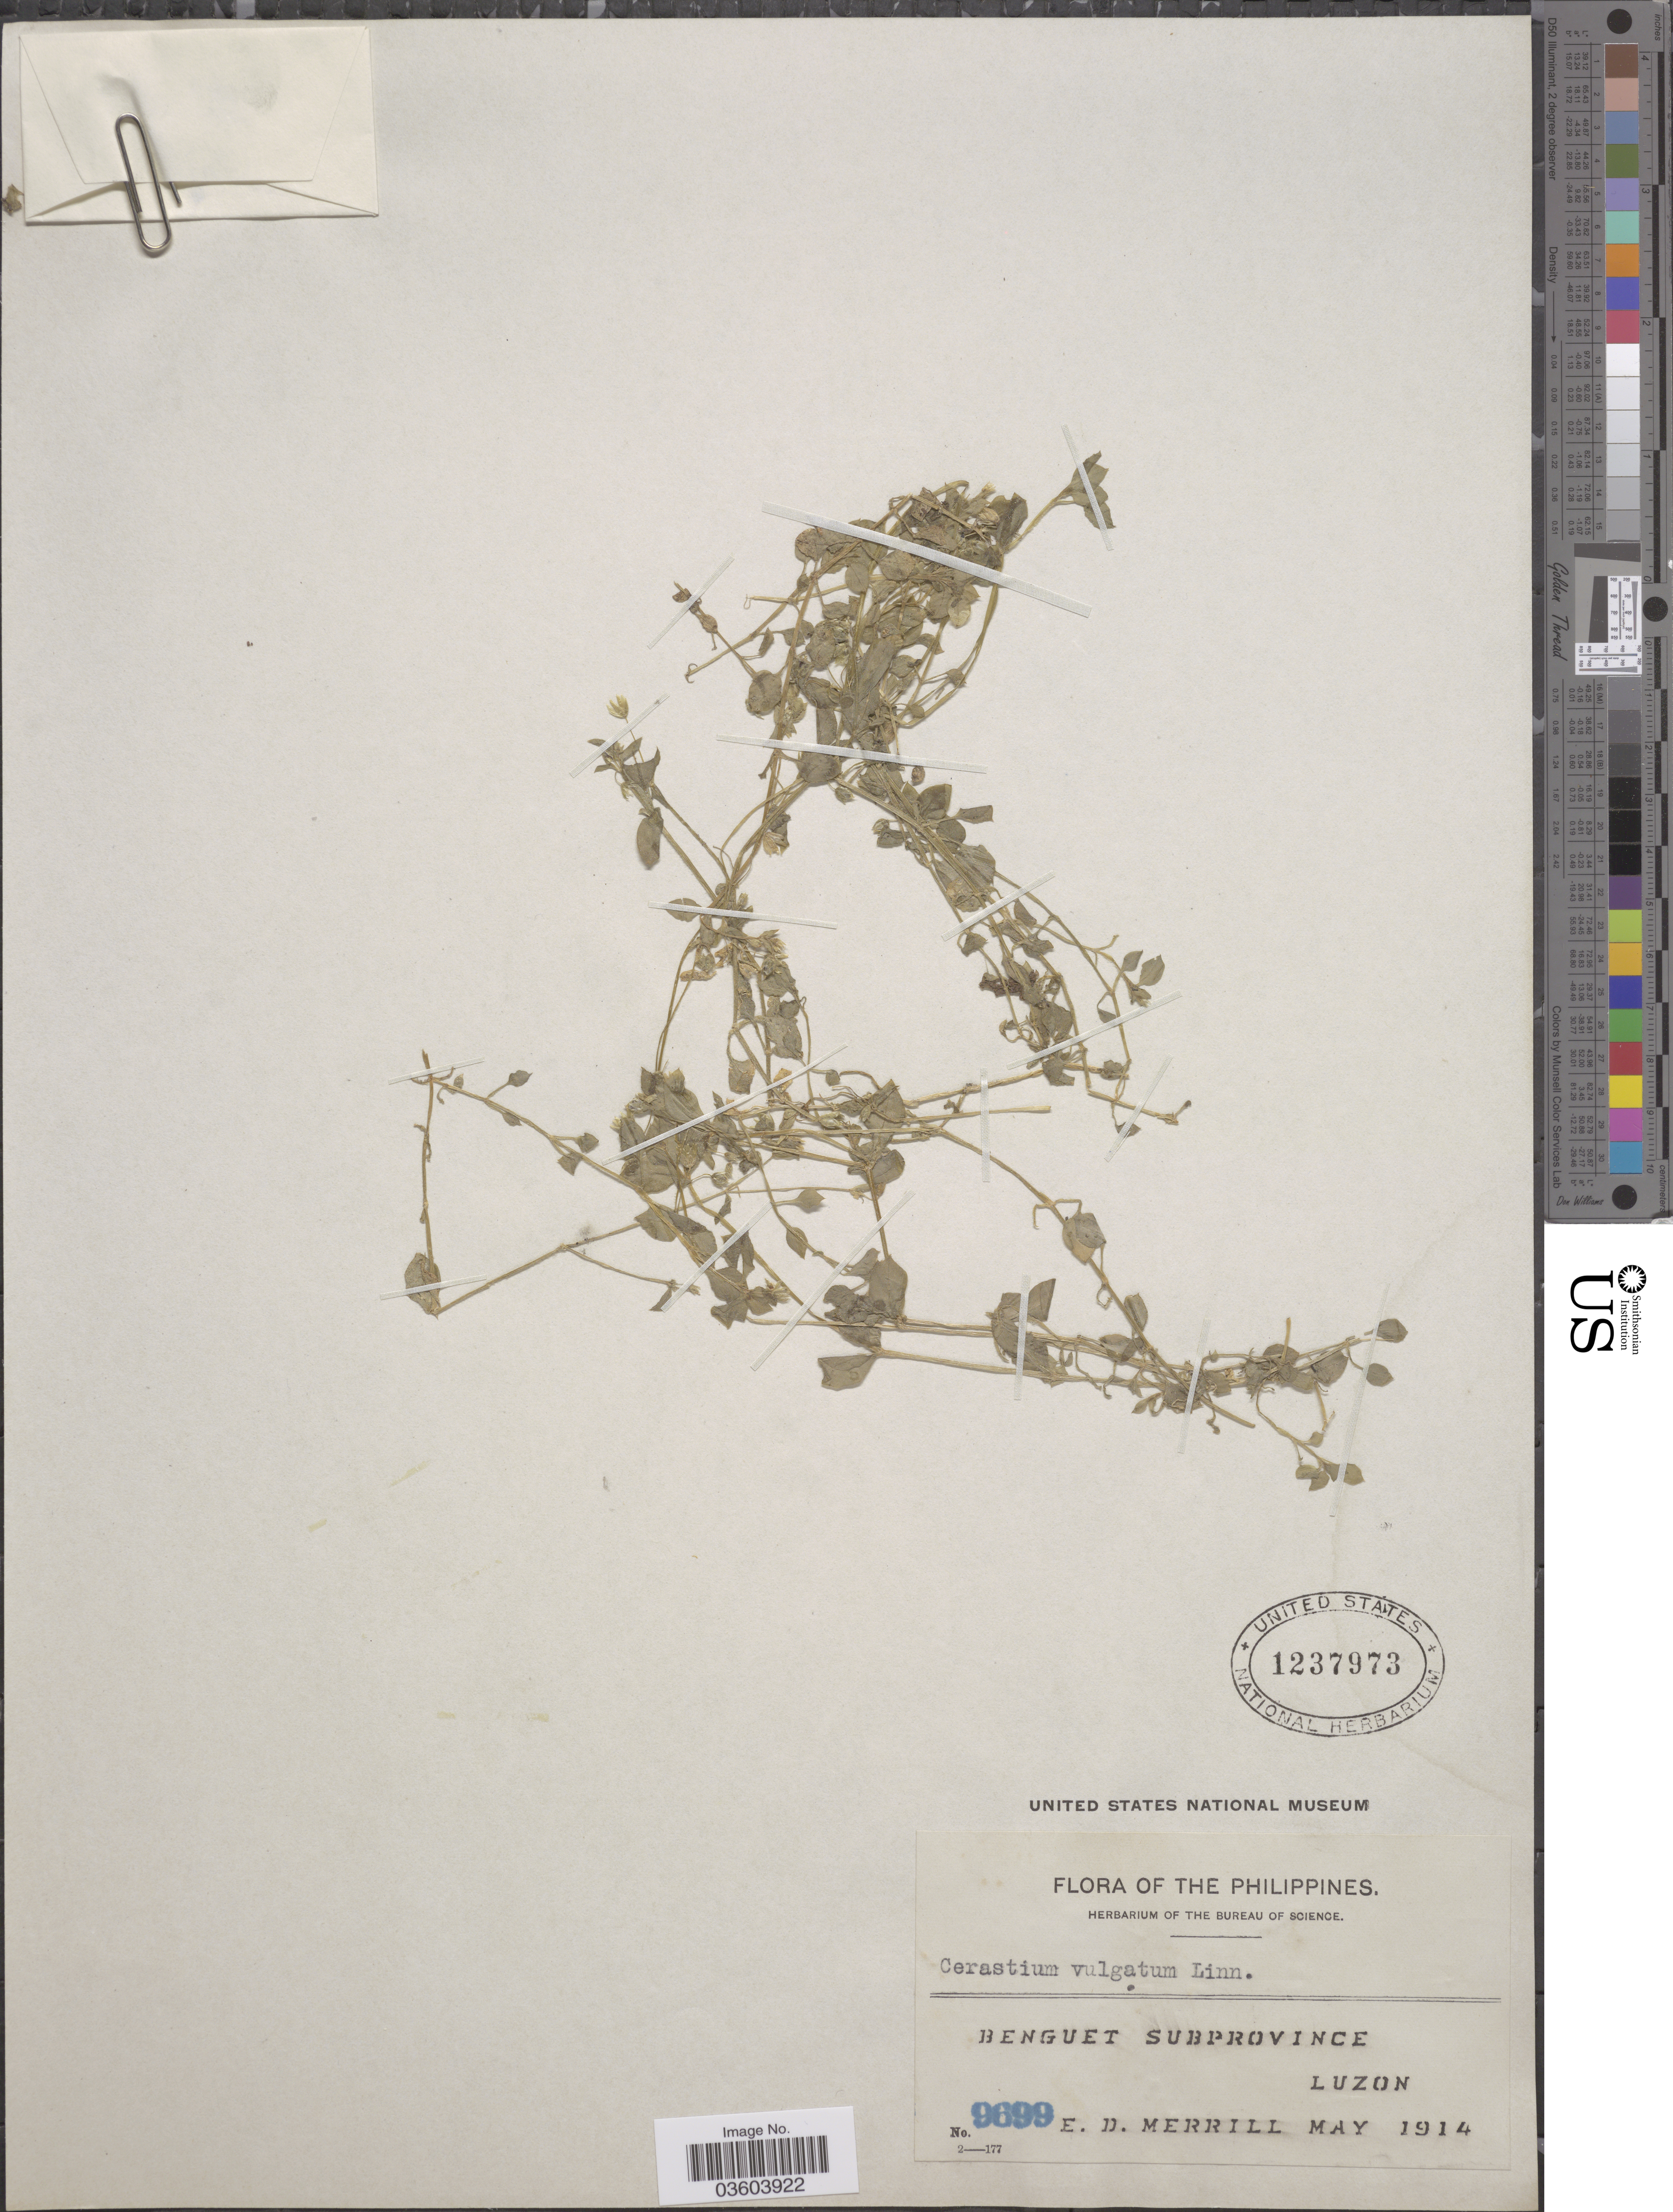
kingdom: Plantae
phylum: Tracheophyta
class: Magnoliopsida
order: Caryophyllales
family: Caryophyllaceae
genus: Cerastium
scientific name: Cerastium sp.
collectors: E. D. Merrill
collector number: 9699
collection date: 1914-05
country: Philippines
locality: Benguet Subprovince. Luzon.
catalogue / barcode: US 1237973